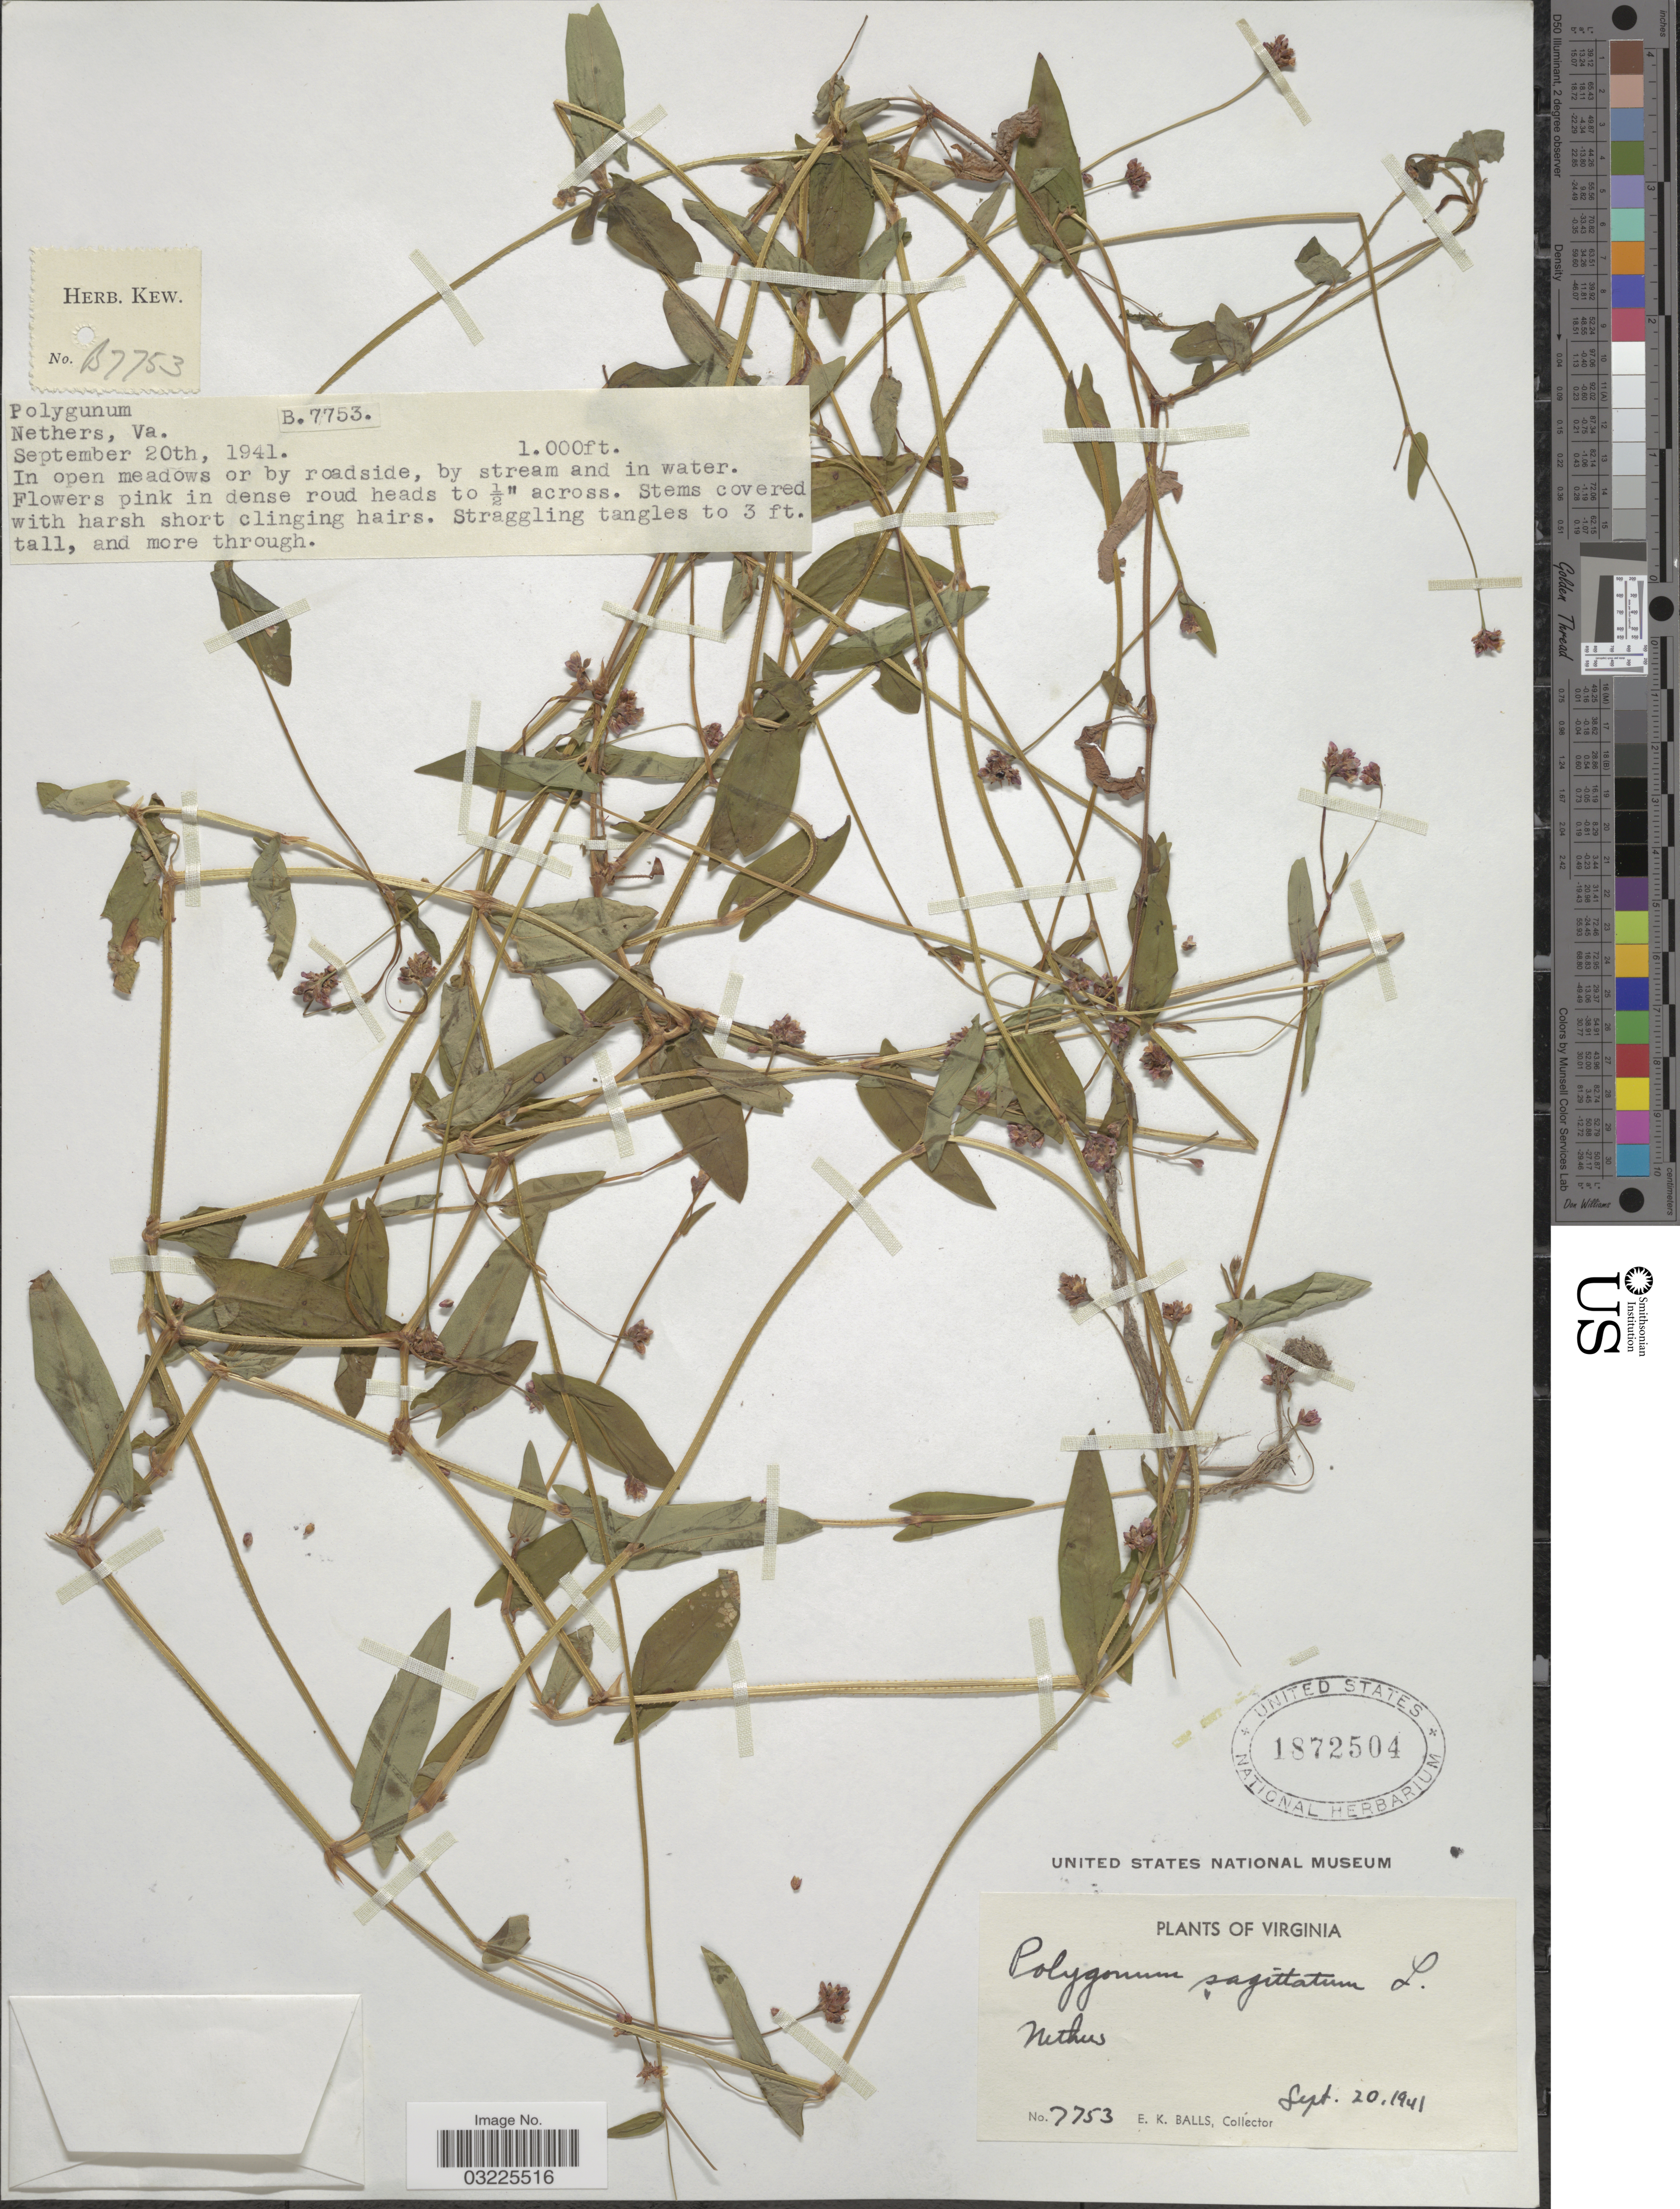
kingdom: Plantae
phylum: Tracheophyta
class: Magnoliopsida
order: Caryophyllales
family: Polygonaceae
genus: Persicaria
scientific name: Persicaria sagittata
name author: (L.) H. Gross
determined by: Atha, D. E.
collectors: E. K. Balls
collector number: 7753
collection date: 1941-09-20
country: United States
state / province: Virginia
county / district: Madison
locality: Nethers.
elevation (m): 305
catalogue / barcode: US 1872504